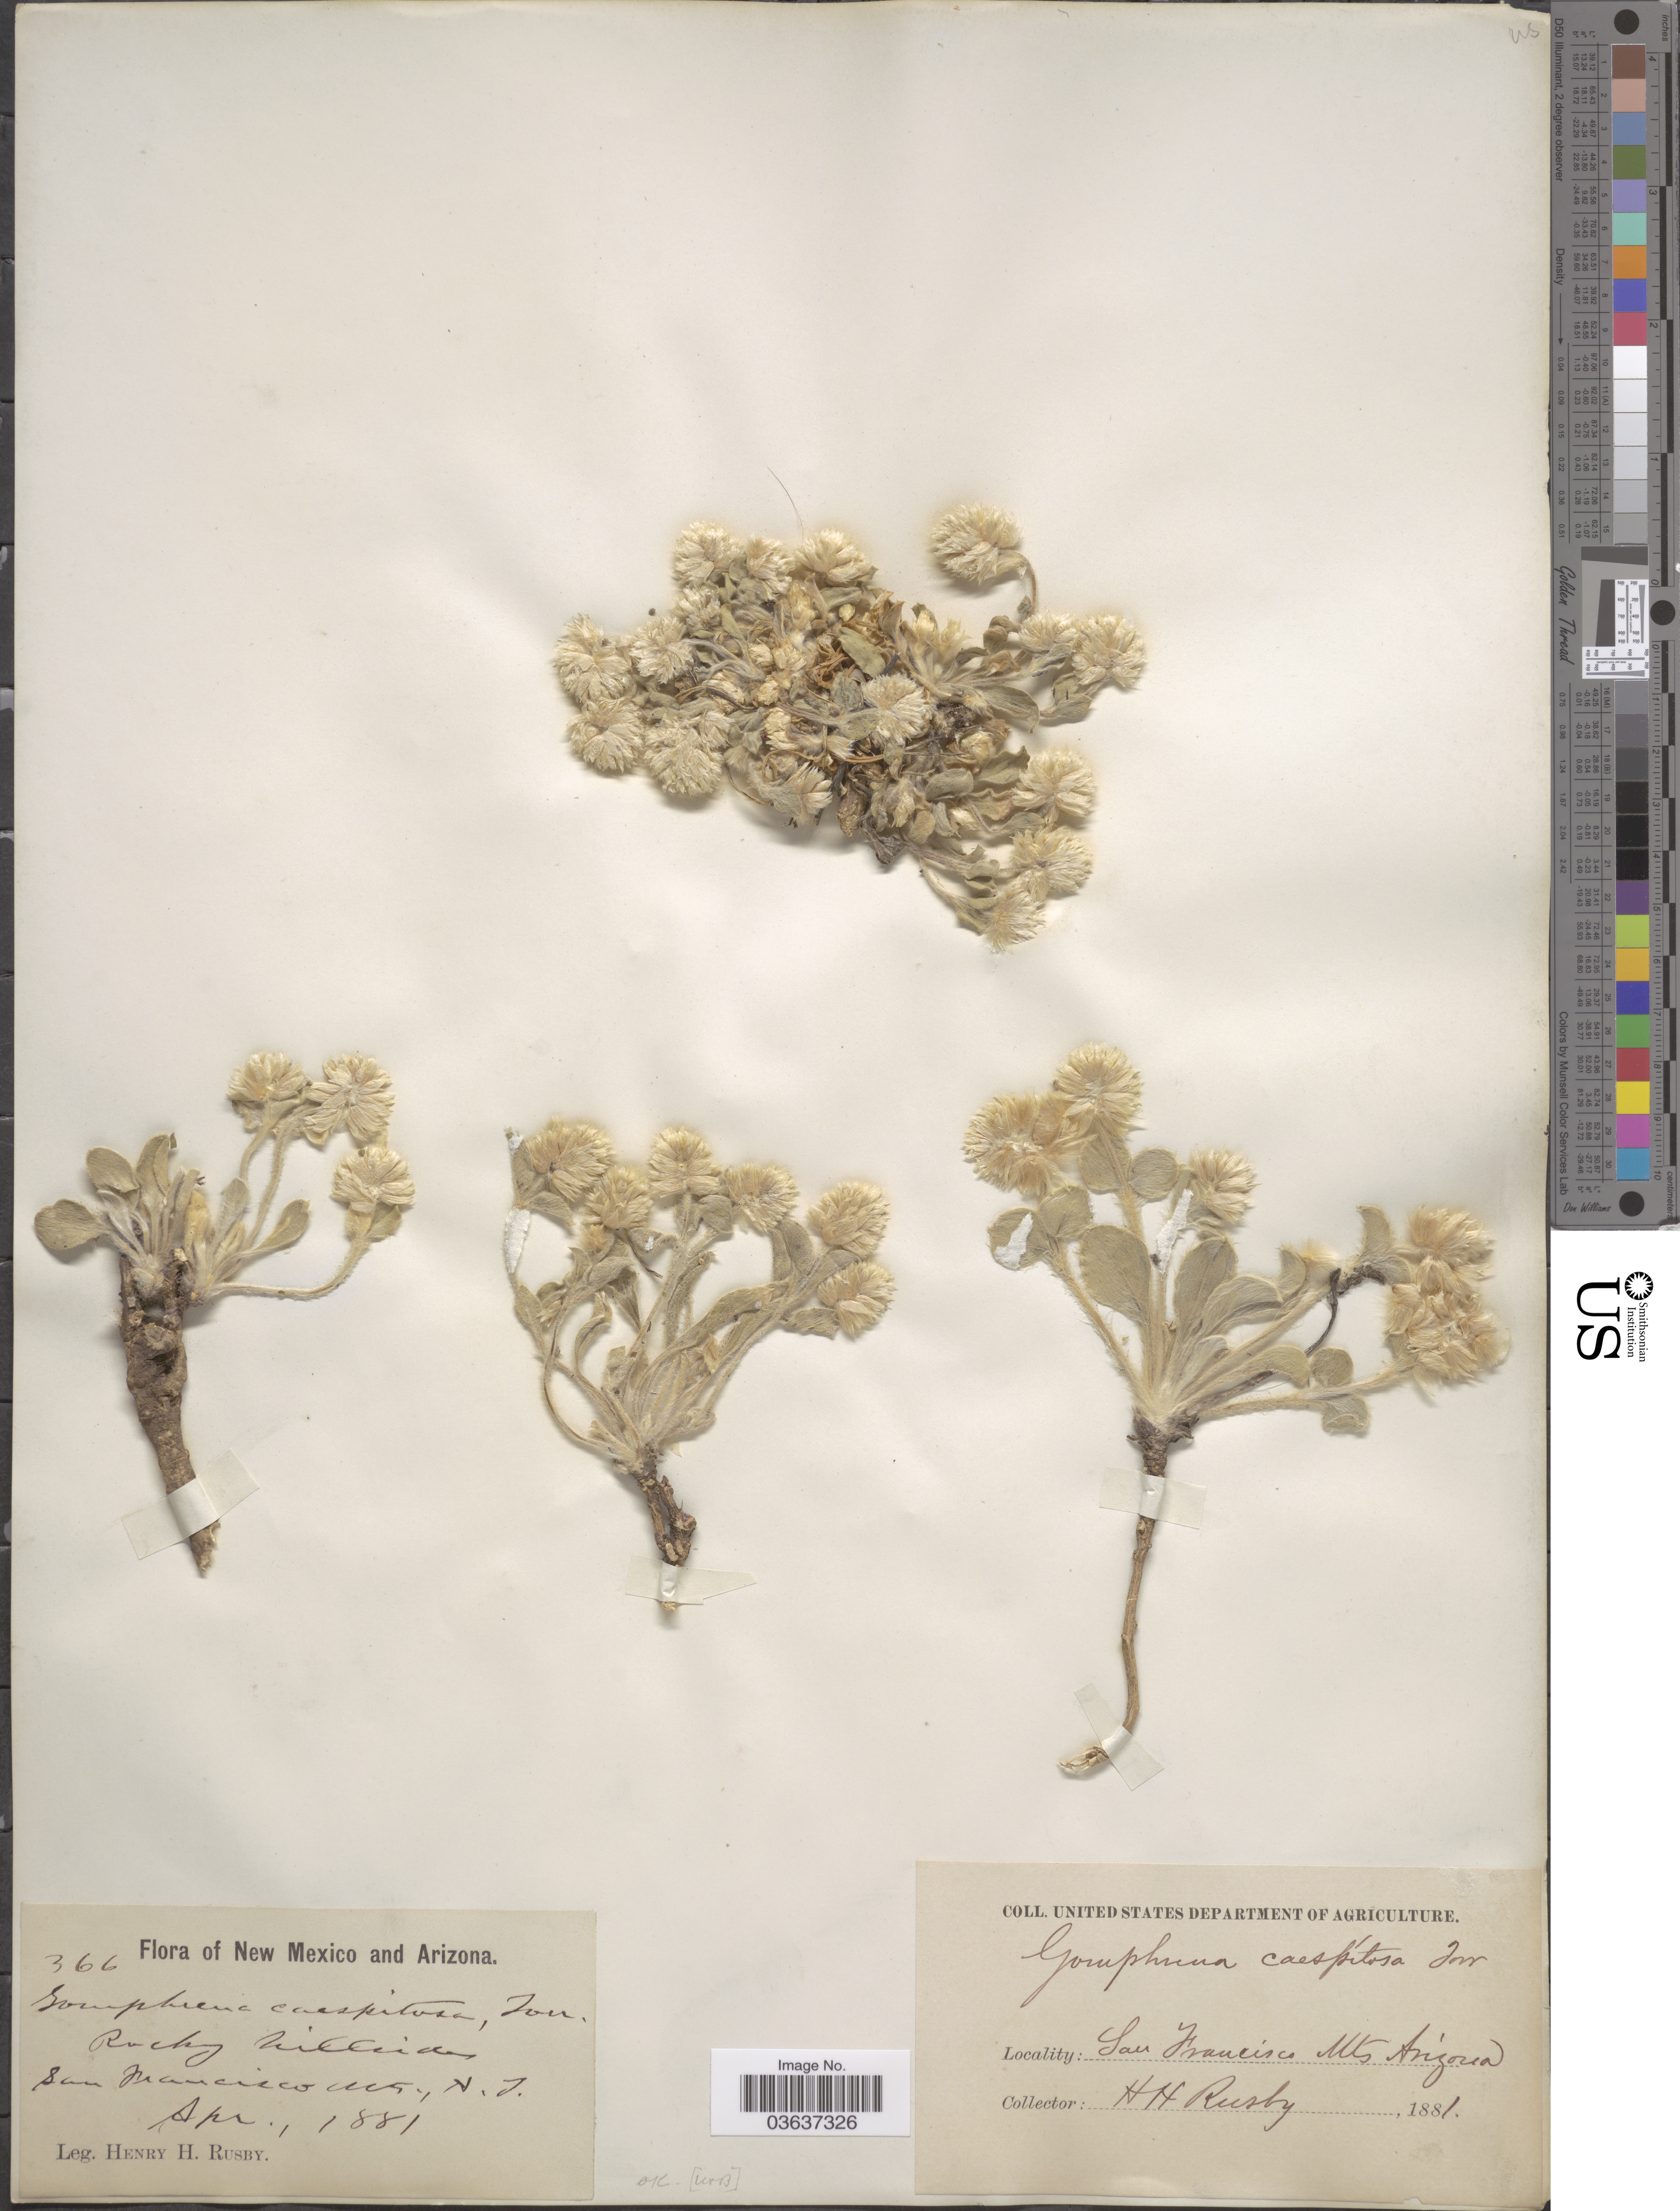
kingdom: Plantae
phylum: Tracheophyta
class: Magnoliopsida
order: Caryophyllales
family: Amaranthaceae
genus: Gomphrena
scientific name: Gomphrena caespitosa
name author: Torr. in Emory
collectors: H. H. Rusby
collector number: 366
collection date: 1881-04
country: United States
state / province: Arizona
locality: San Francisco Mts.